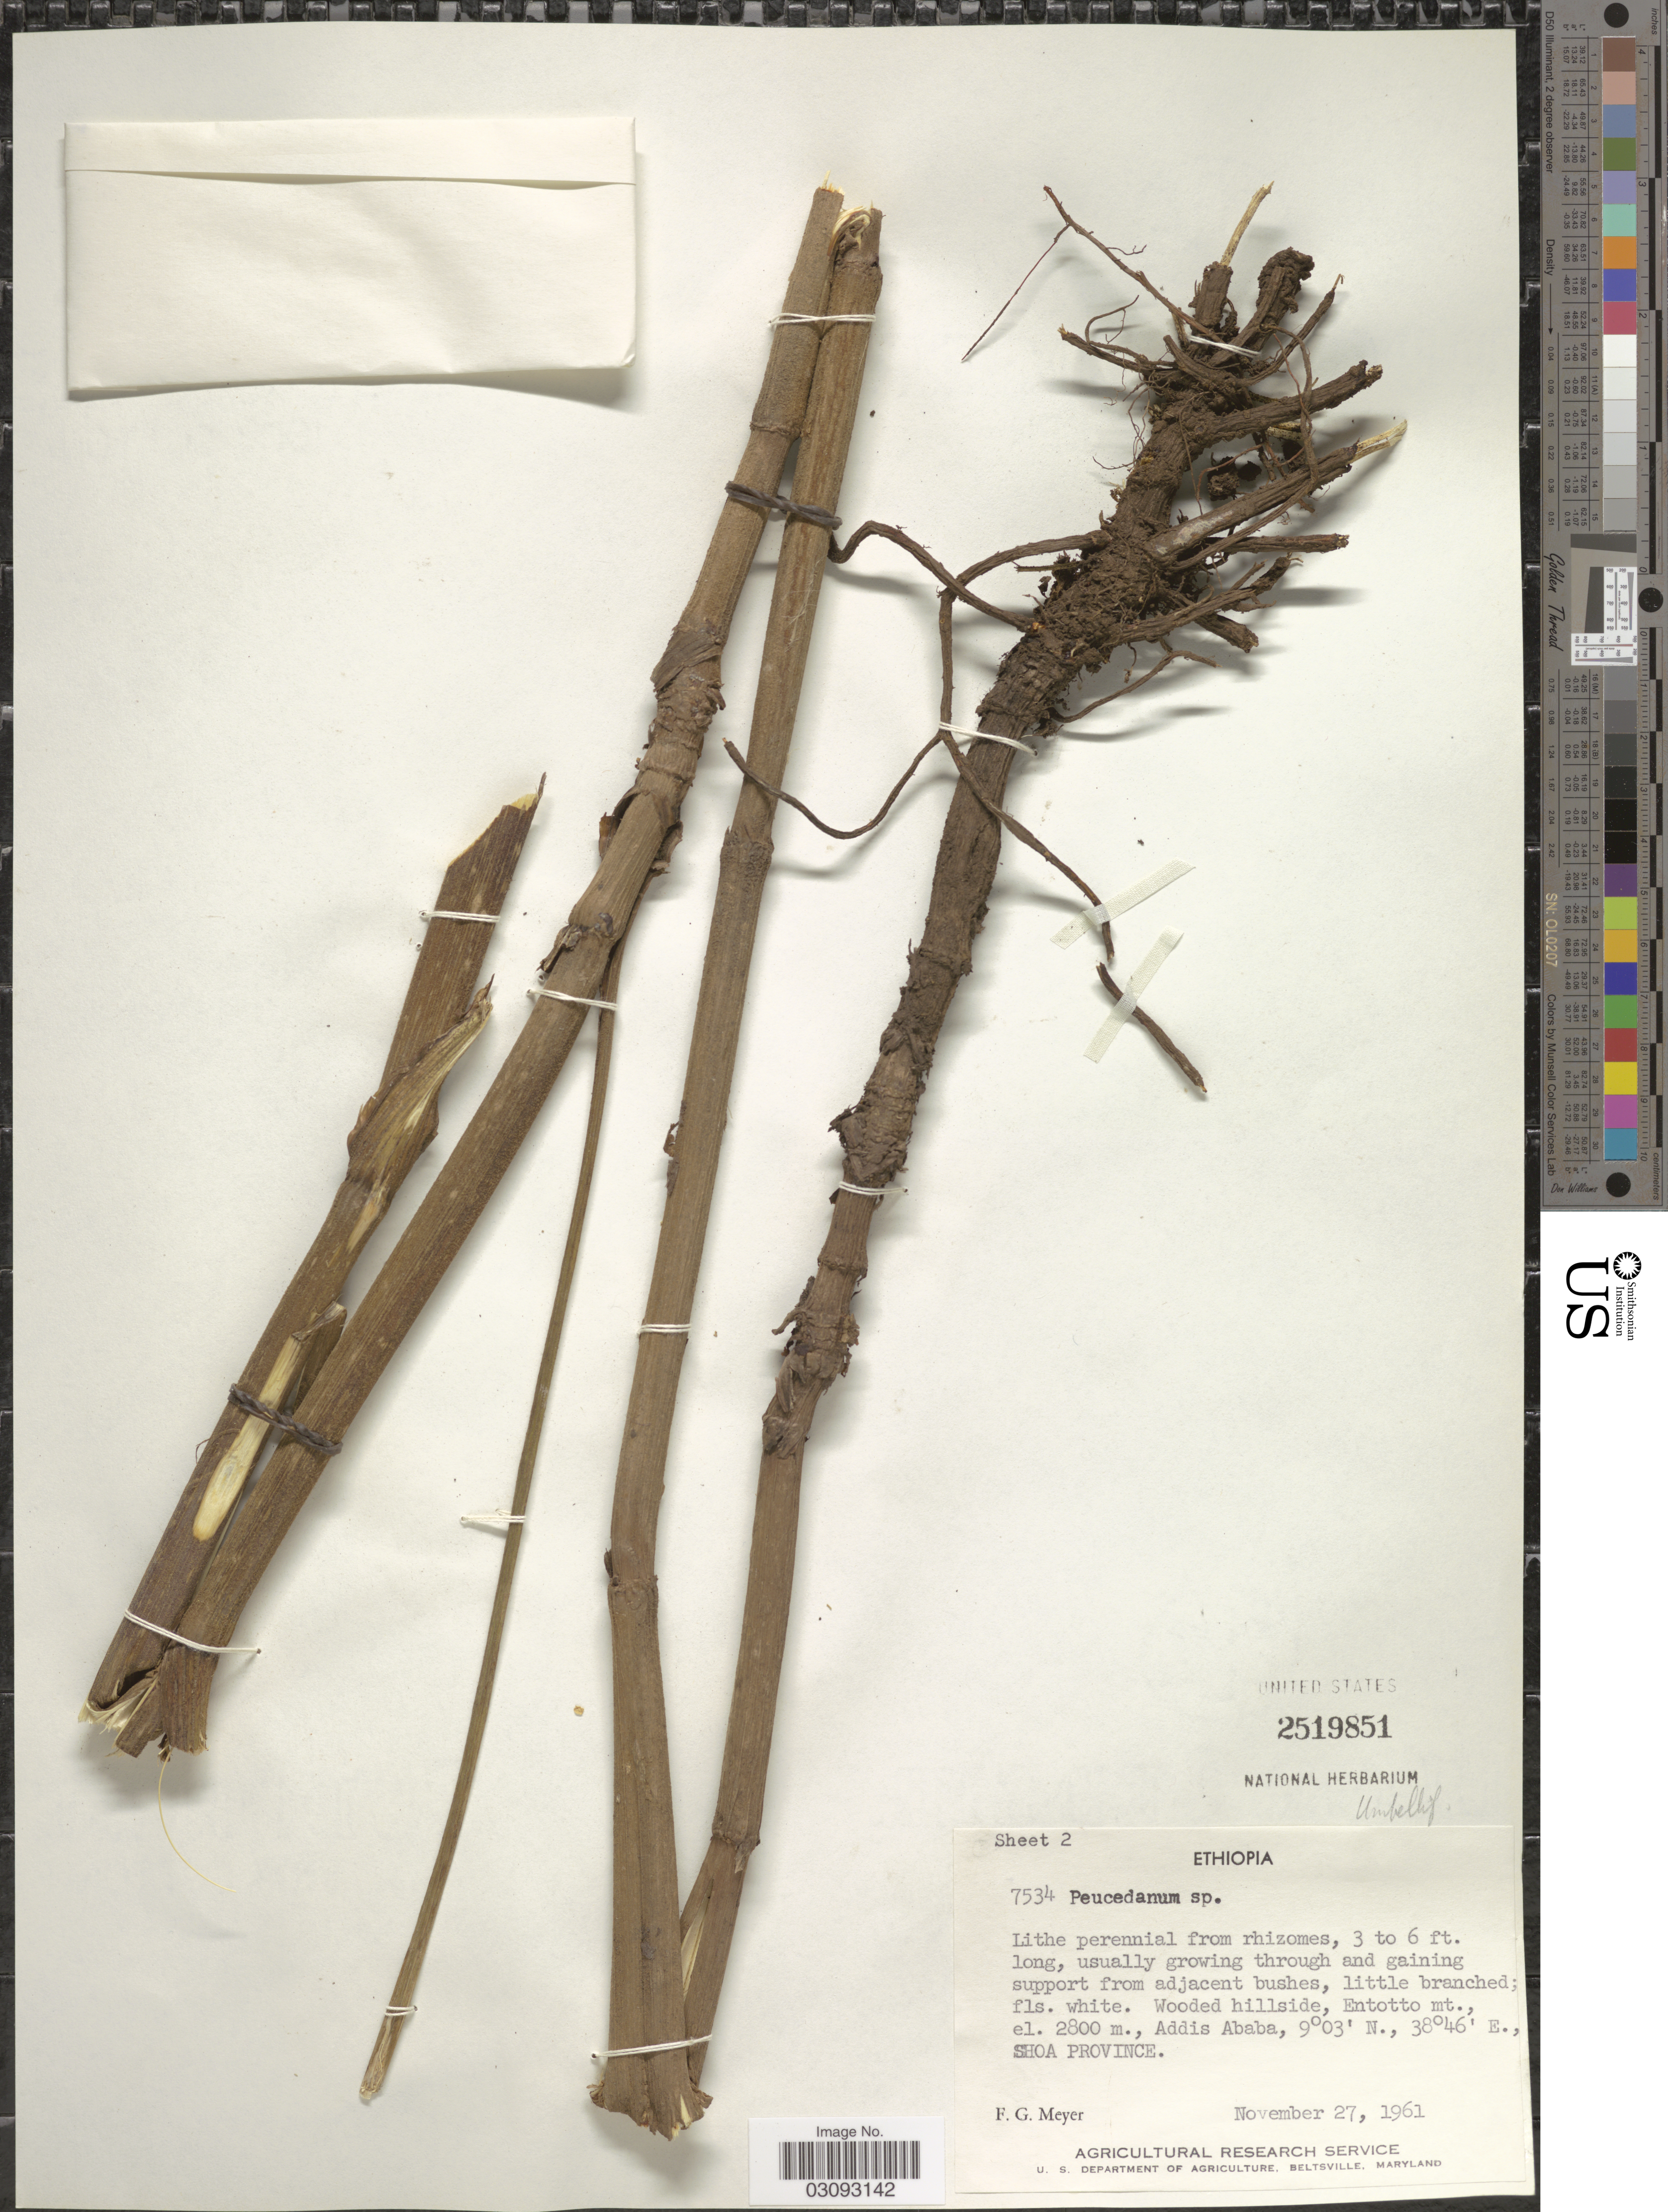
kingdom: Plantae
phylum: Tracheophyta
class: Magnoliopsida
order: Apiales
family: Apiaceae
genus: Peucedanum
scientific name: Peucedanum sp.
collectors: F. G. Meyer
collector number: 7534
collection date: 1961-11-27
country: Ethiopia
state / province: Addis Ababa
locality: Wooded hillside, Entotto mt., Shoa Province.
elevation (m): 2800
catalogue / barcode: US 2519851